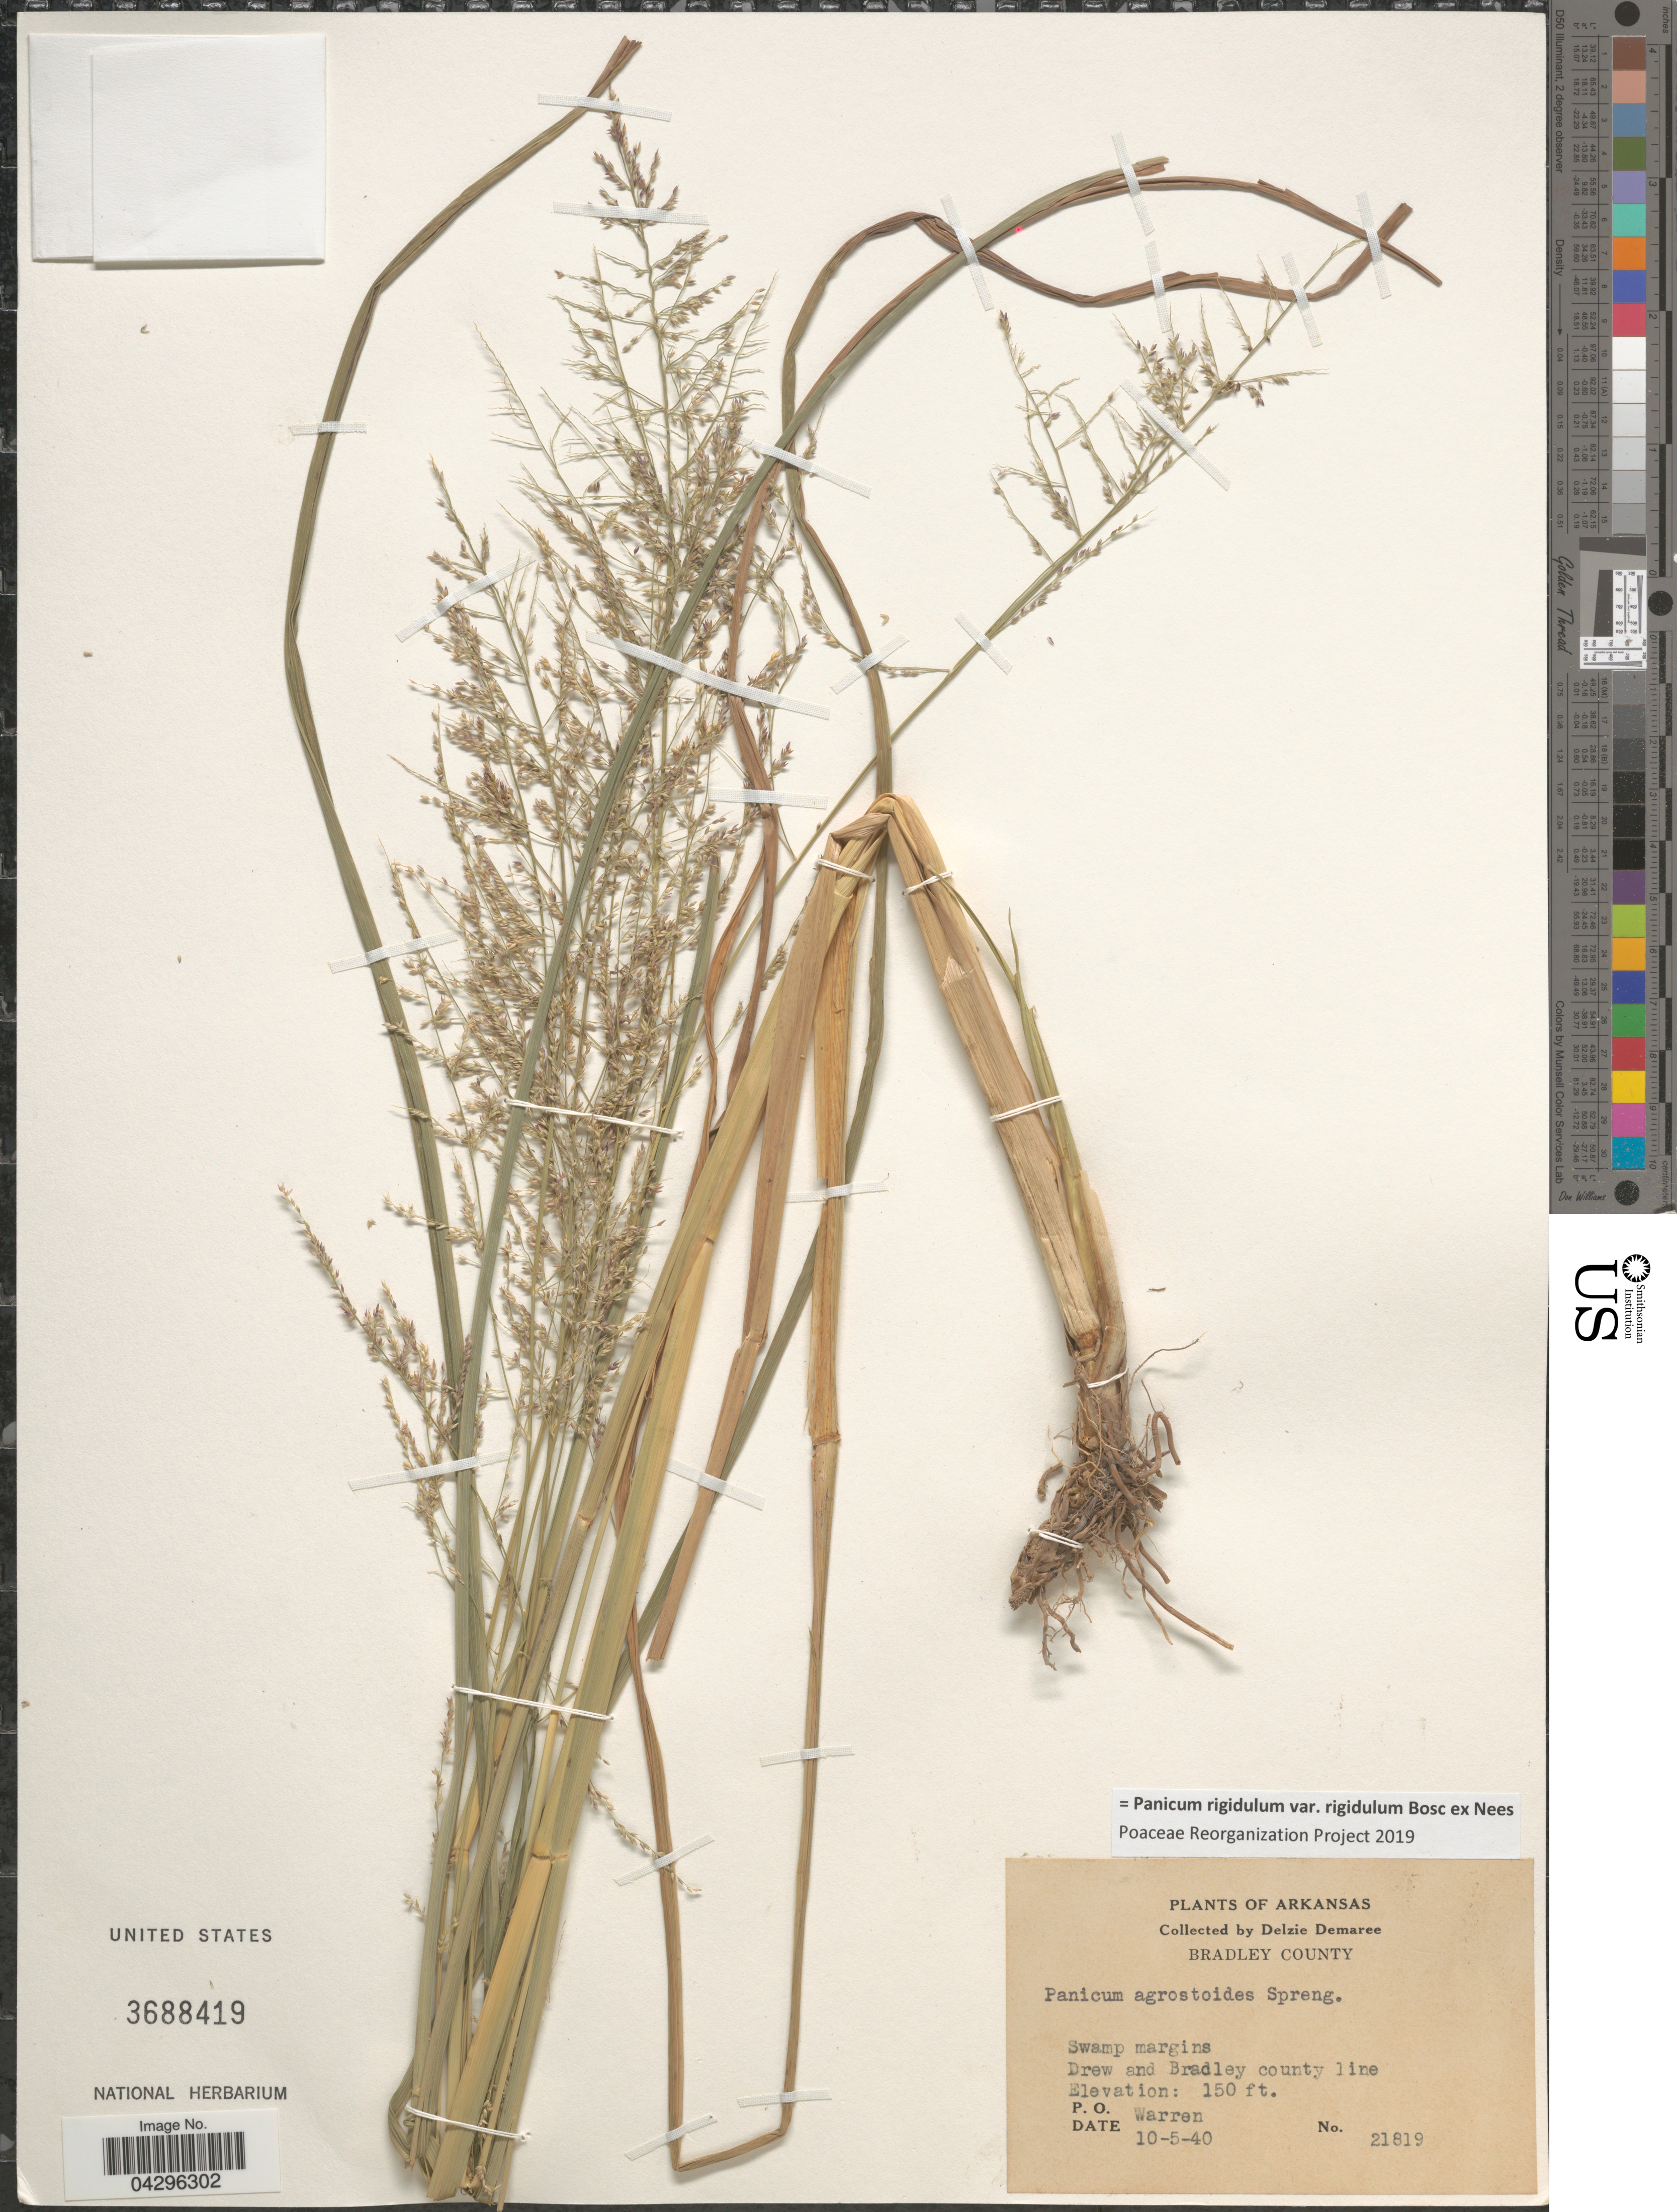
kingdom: Plantae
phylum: Tracheophyta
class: Liliopsida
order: Poales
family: Poaceae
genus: Panicum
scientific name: Panicum rigidulum var. rigidulum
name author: Bosc ex Nees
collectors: D. Demaree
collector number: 21819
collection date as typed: Transcribed d/m/y: 5/10/40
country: United States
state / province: Arkansas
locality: Bradley County. Swamp margins. Drew and Bradley county line. P.O. Warren.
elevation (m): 46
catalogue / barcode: US 3688419